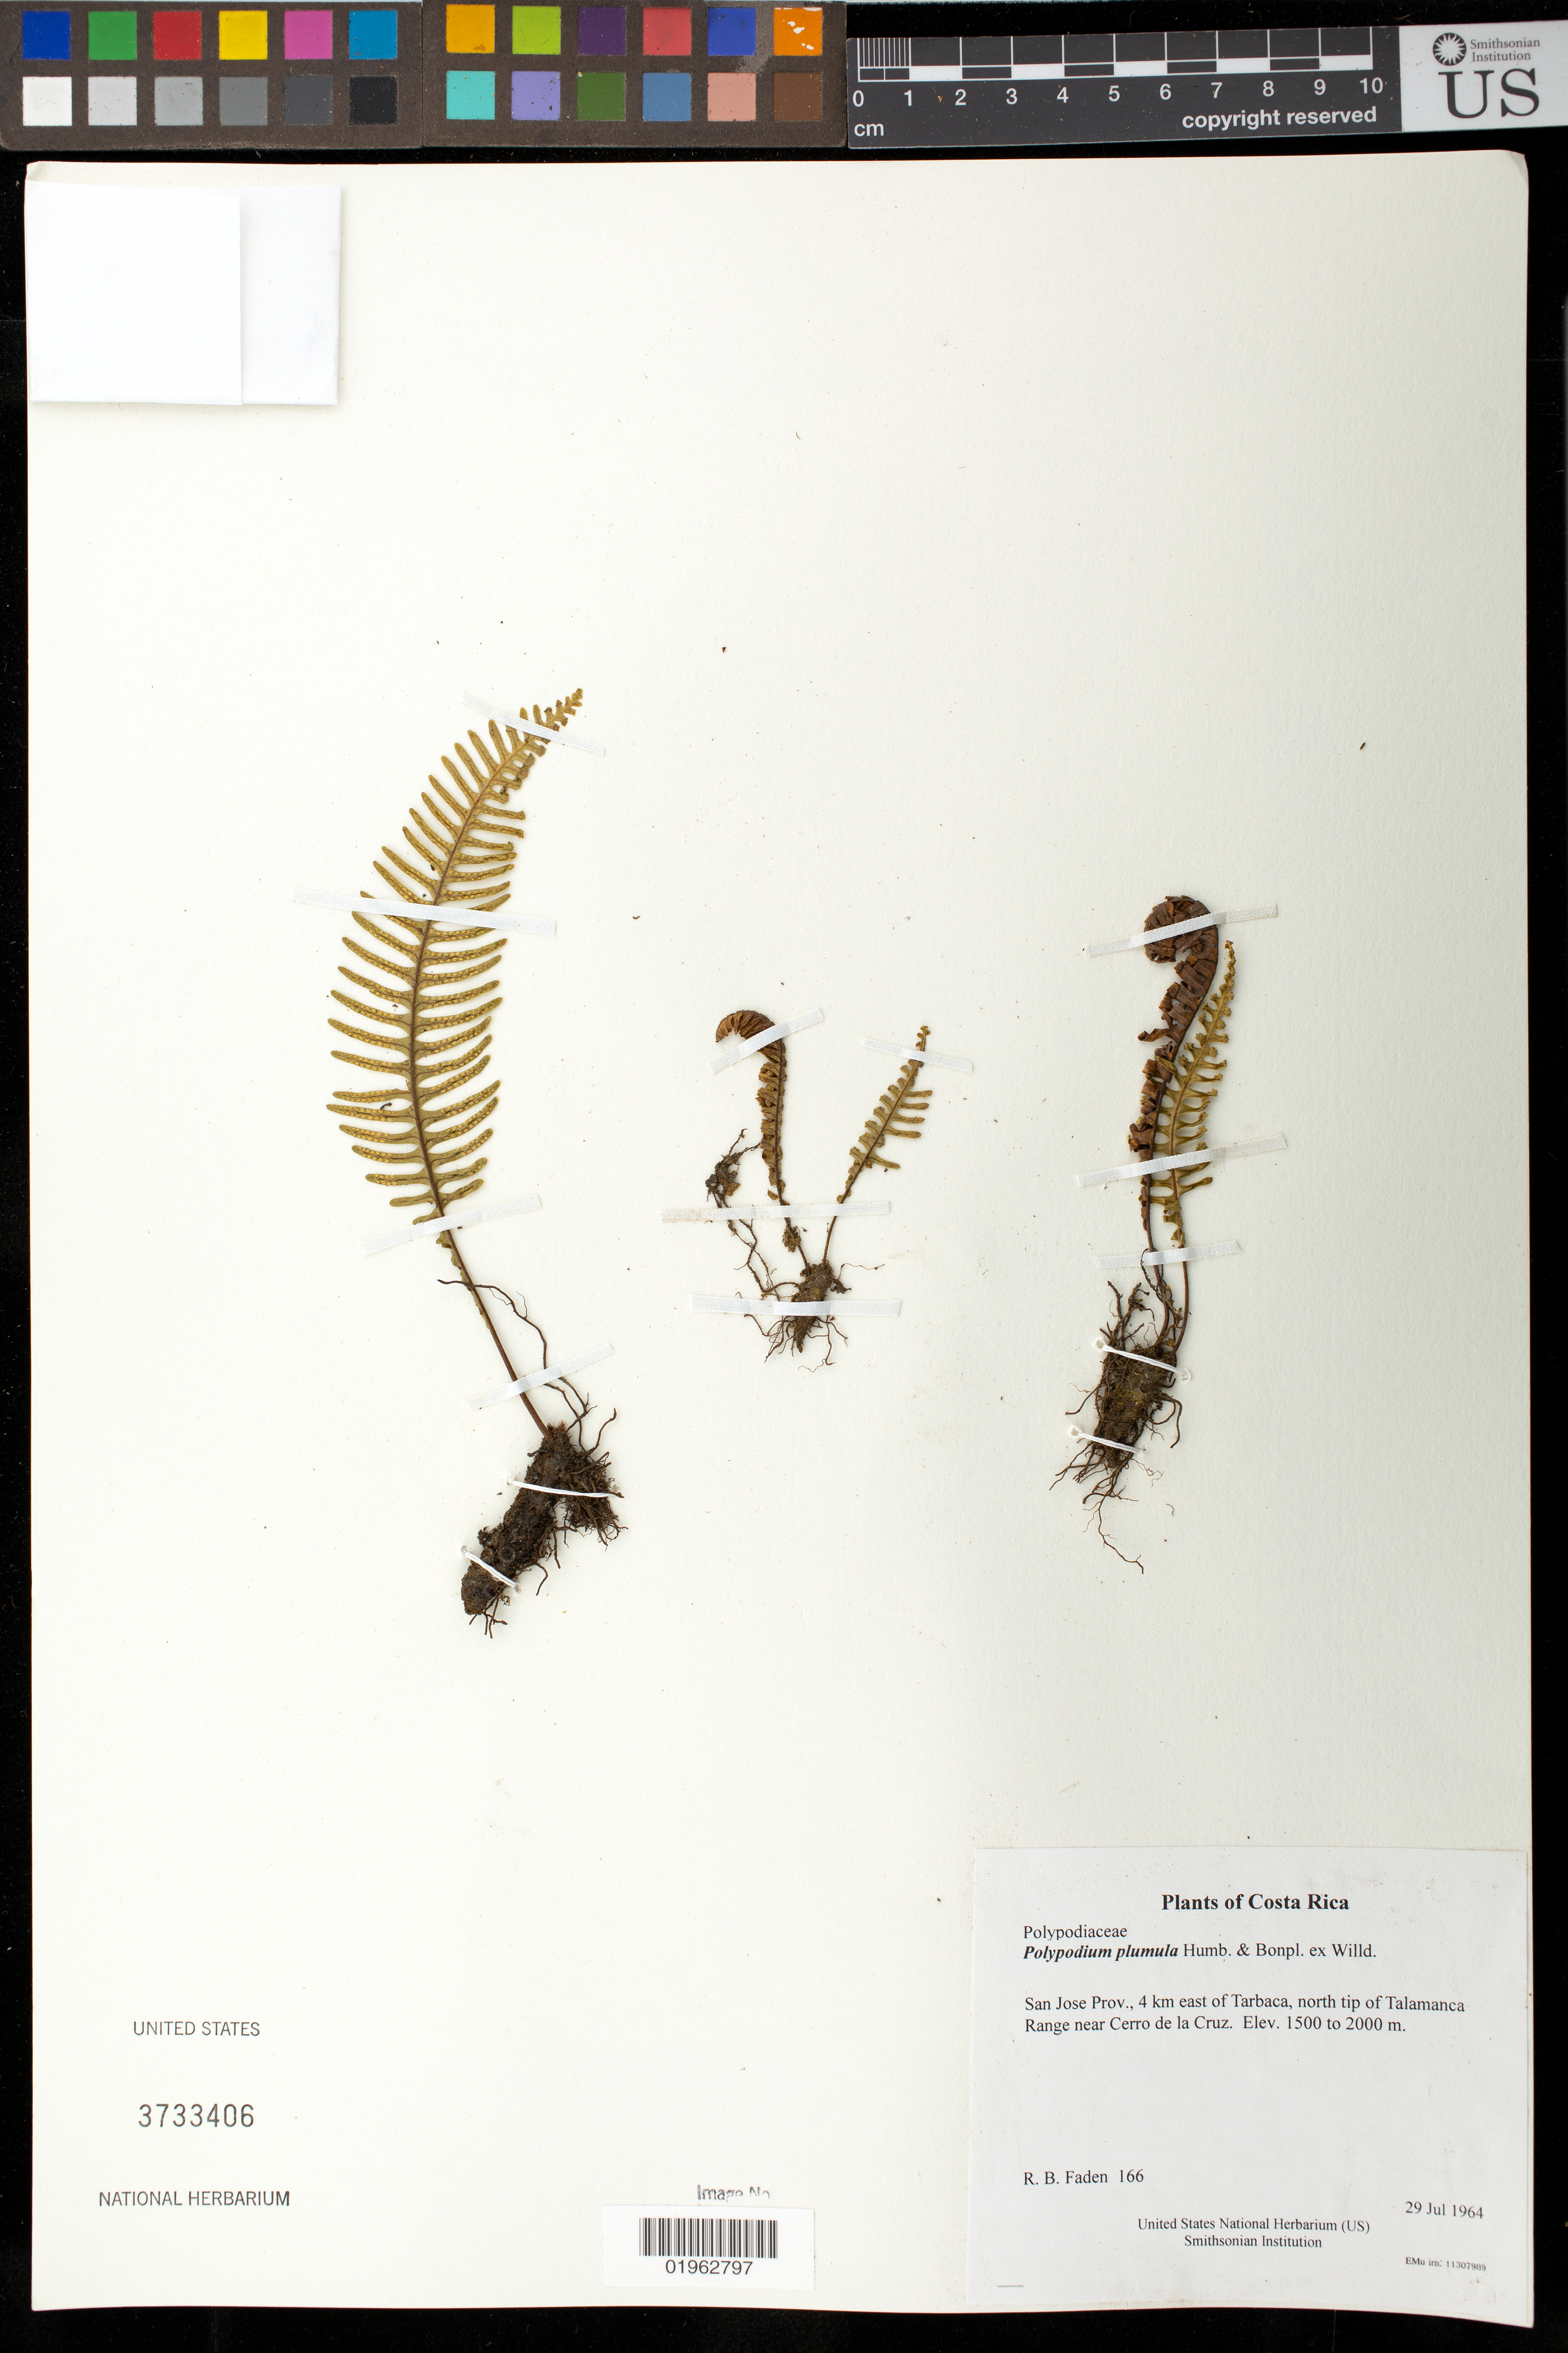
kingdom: Plantae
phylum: Tracheophyta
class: Polypodiopsida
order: Polypodiales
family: Polypodiaceae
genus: Pecluma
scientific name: Pecluma struthionis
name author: (L.) M.G. Price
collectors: R. B. Faden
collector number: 166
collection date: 1964-07-29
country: Costa Rica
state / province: San Jose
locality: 4 km east of Tarbaca, north tip of Talamanca Range near Cerro de la Cruz.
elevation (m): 1500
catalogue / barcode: US 3733406